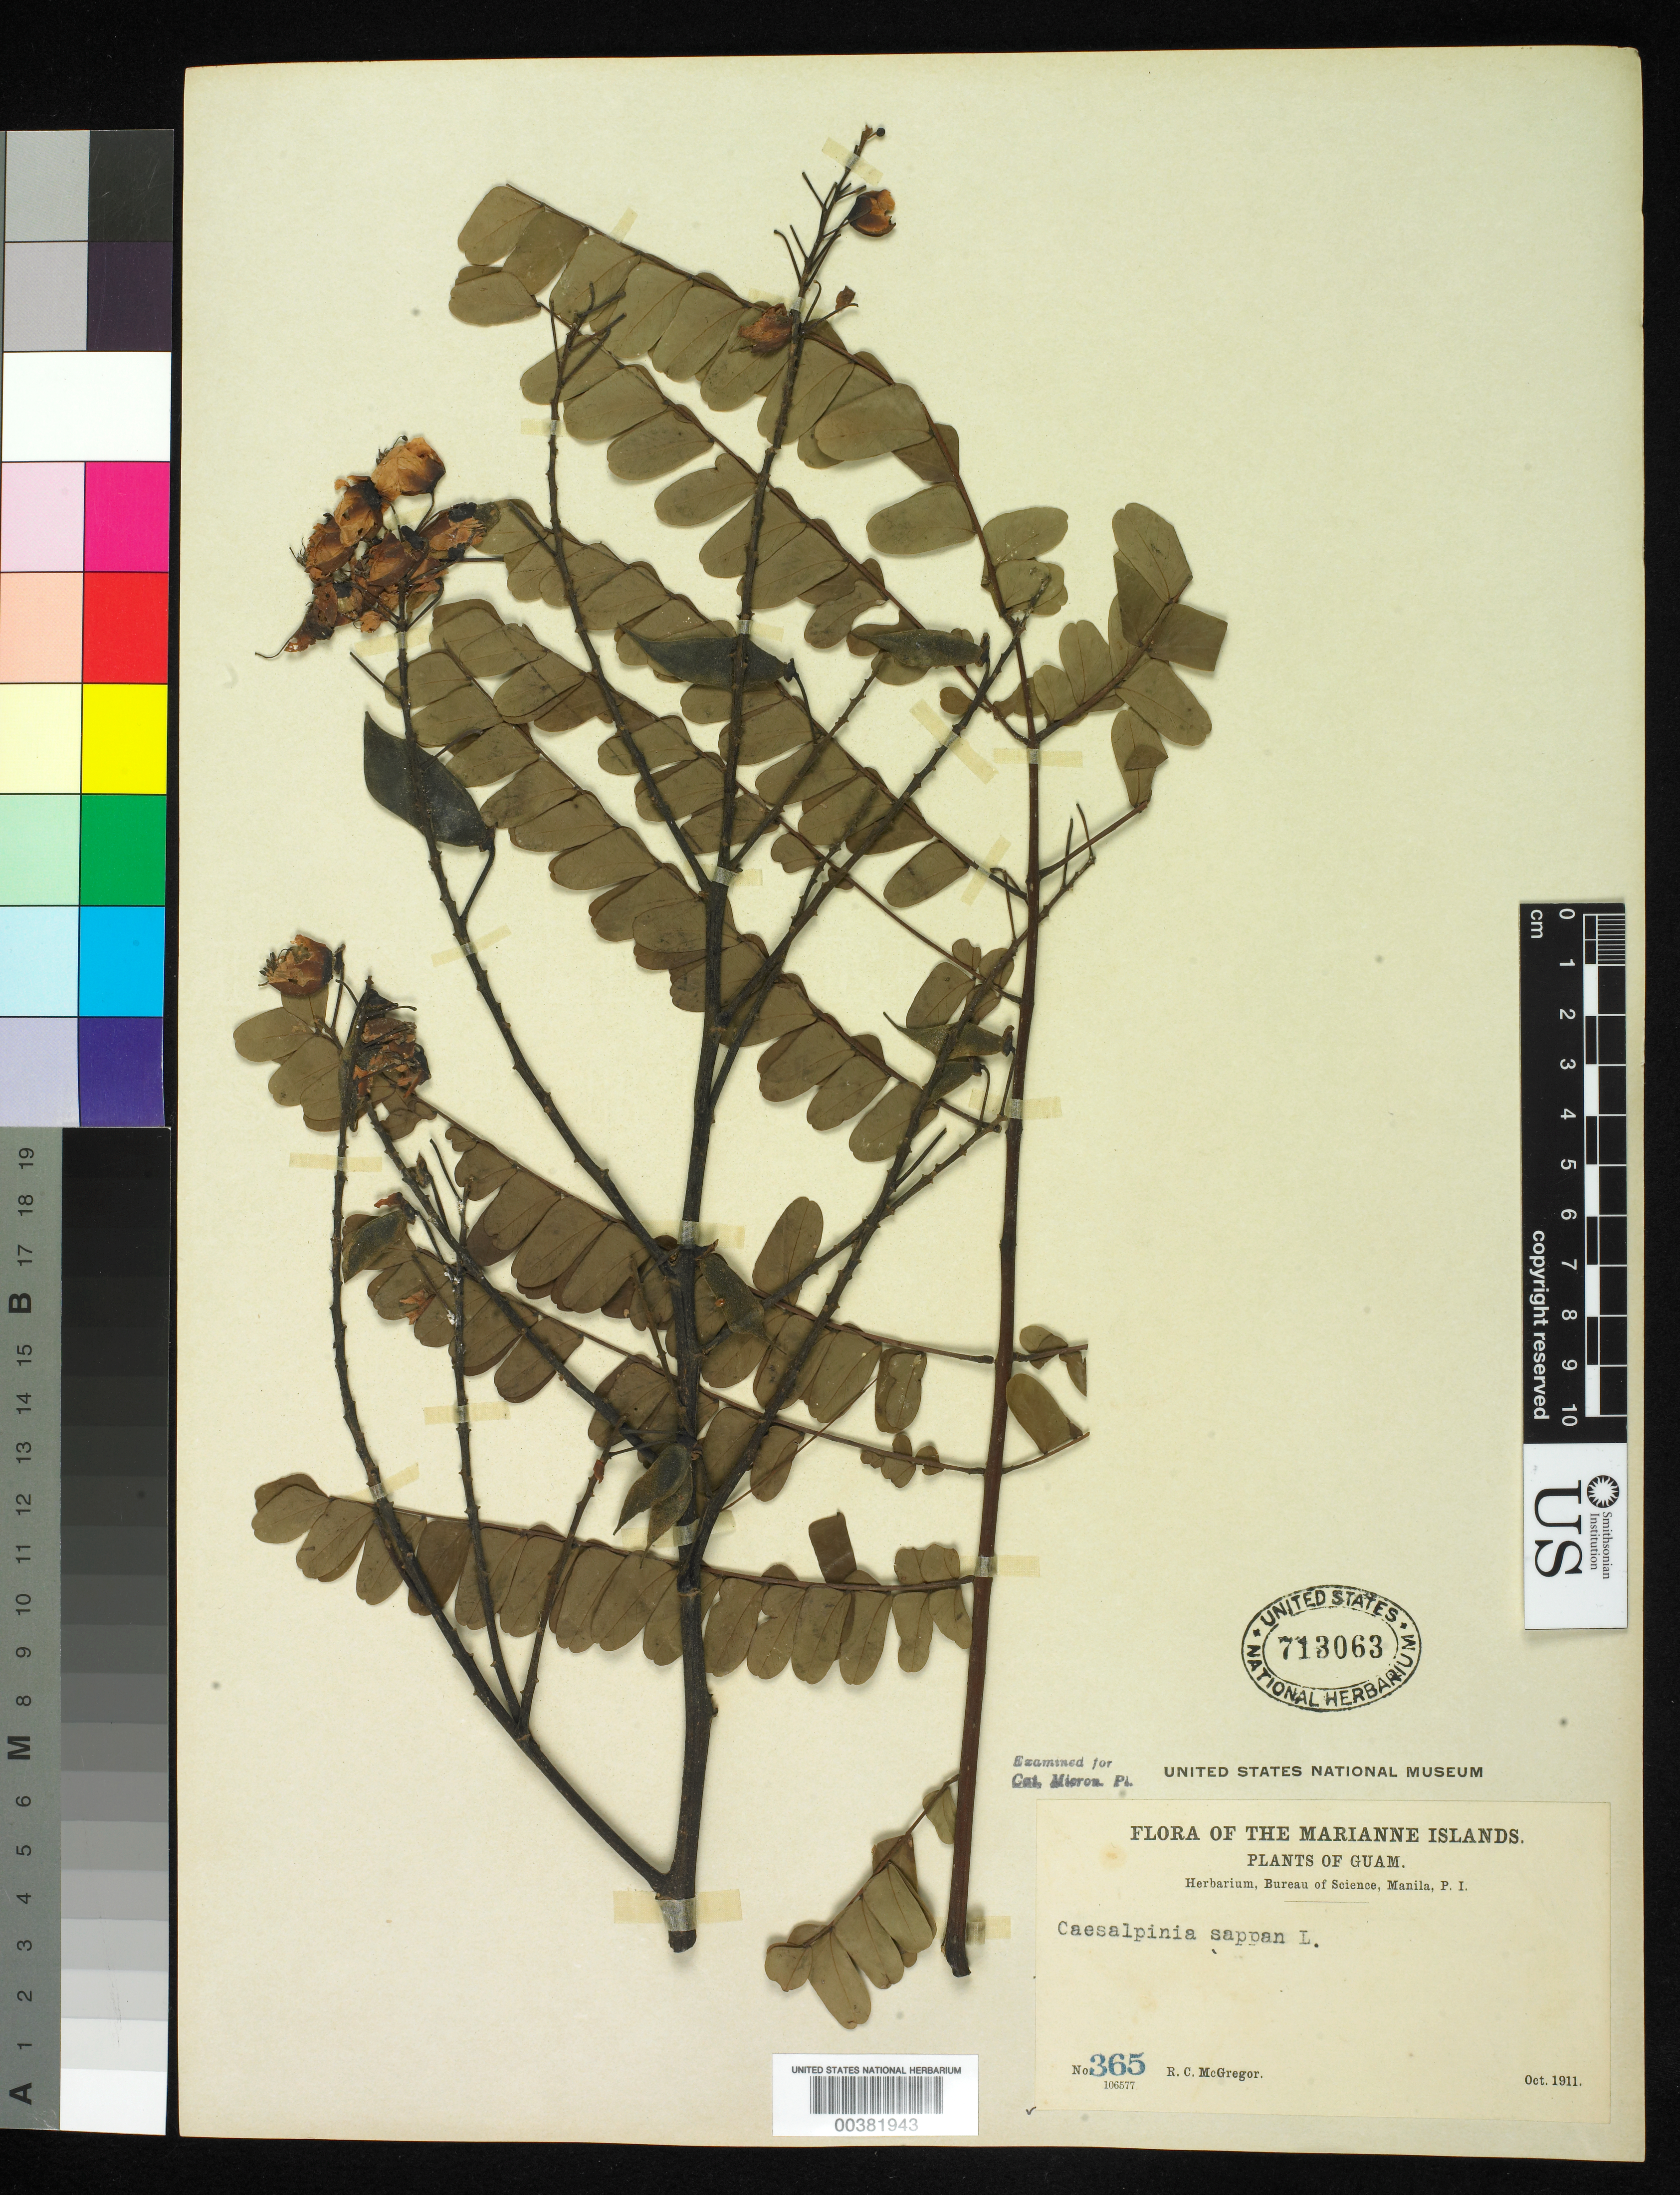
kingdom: Plantae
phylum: Tracheophyta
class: Magnoliopsida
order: Fabales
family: Fabaceae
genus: Biancaea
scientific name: Biancaea sappan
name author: (L.) Tod.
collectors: R. C. McGregor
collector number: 365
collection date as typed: Oct 1911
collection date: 1911-10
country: Guam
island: Guam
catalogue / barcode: US 713063